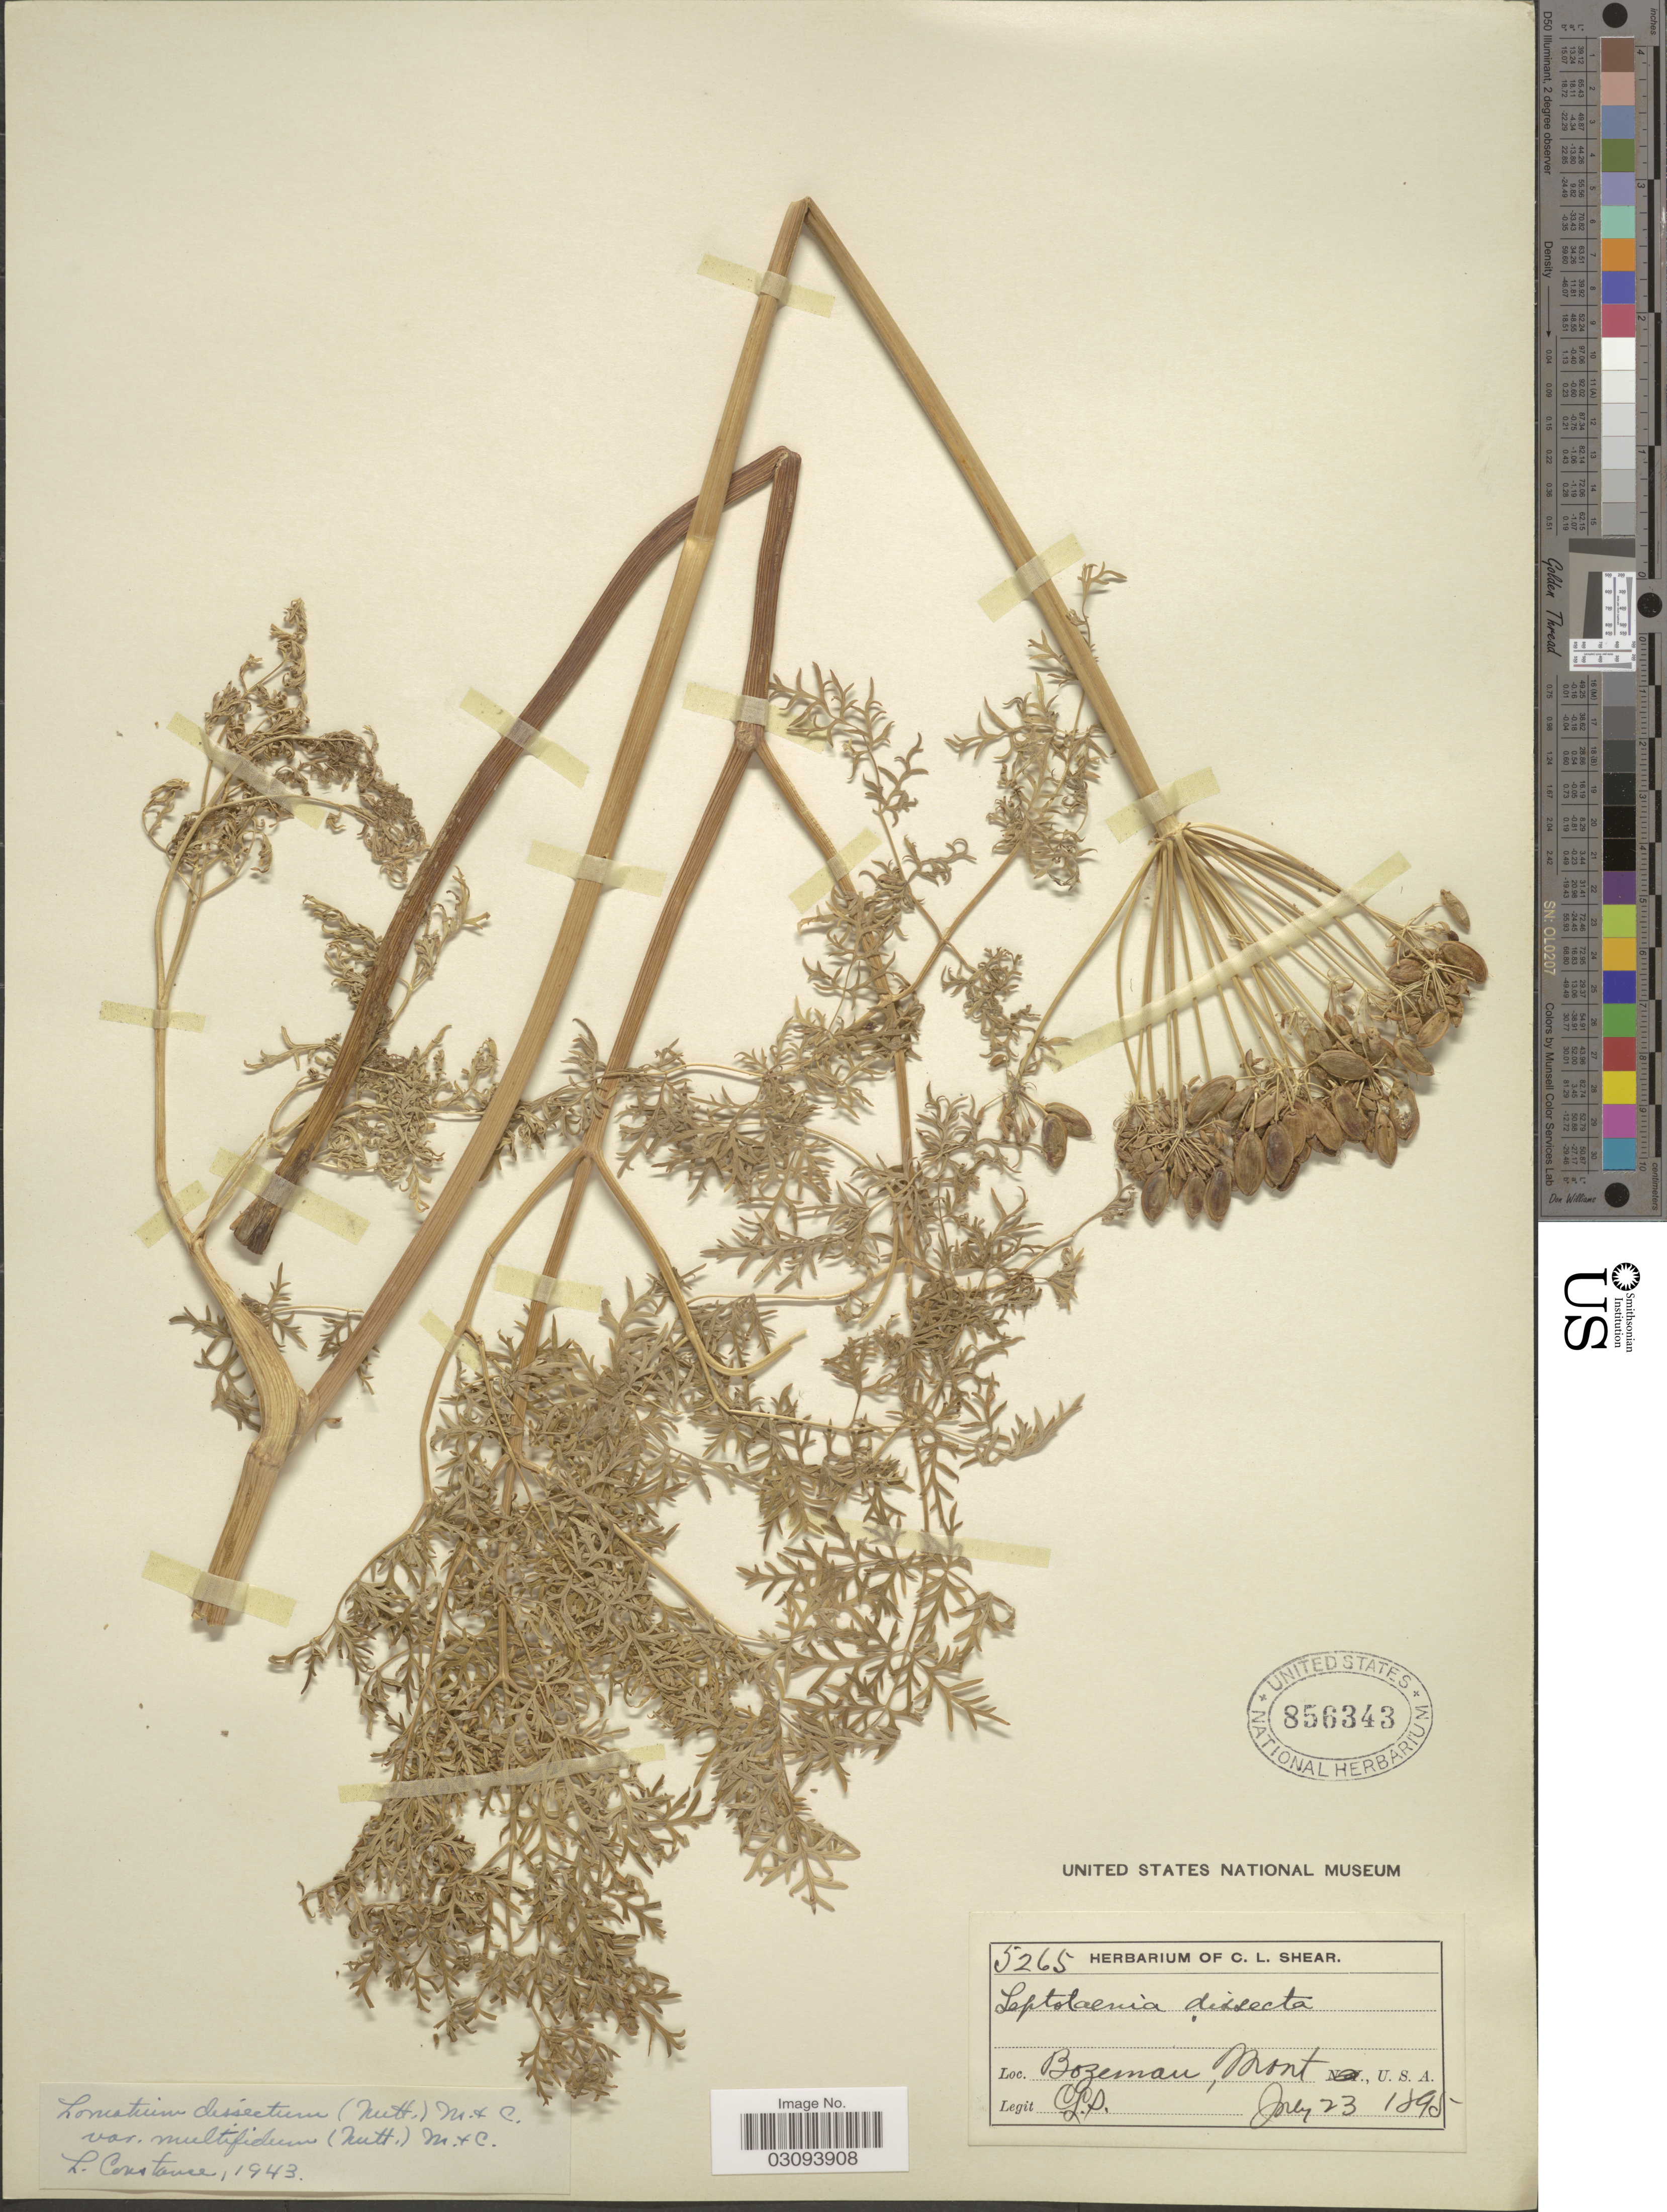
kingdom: Plantae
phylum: Tracheophyta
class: Magnoliopsida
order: Apiales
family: Apiaceae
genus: Lomatium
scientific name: Lomatium dissectum var. multifidum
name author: (Nutt.) Mathias & Constance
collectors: C. L. Shear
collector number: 5265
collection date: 1895-07-23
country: United States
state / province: Montana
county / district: Gallatin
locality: Bozeman.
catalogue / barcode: US 856343